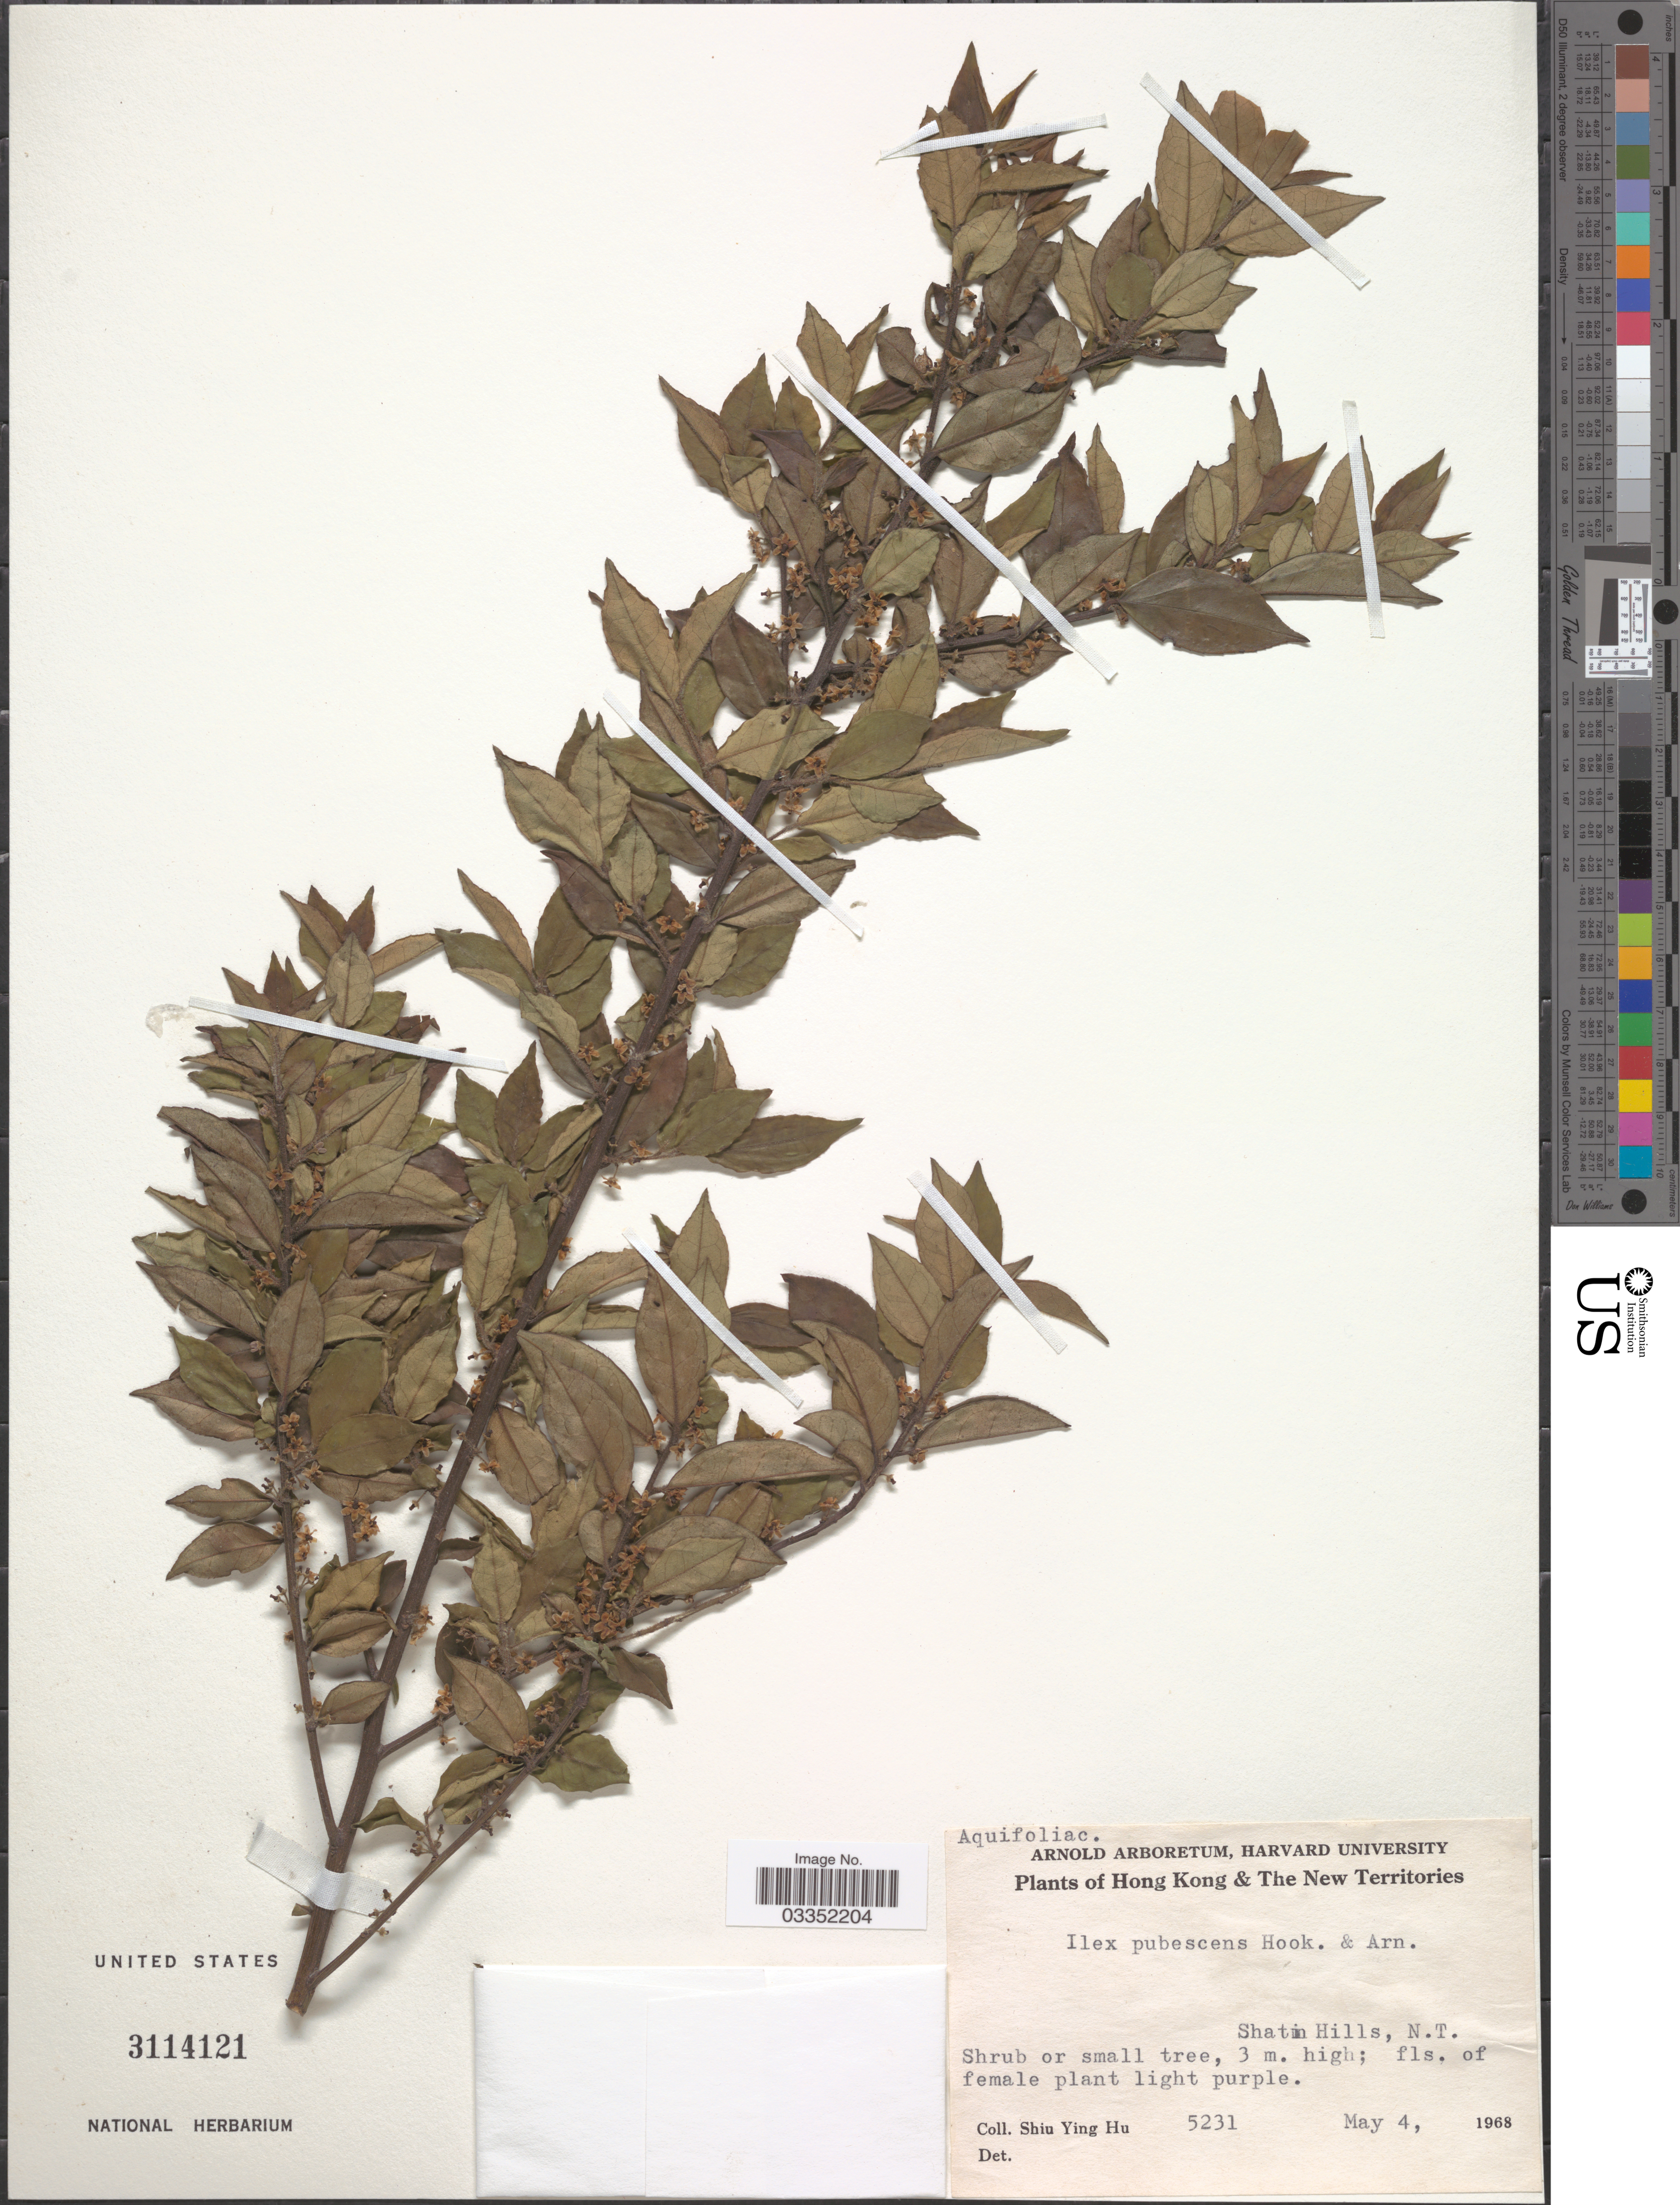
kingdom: Plantae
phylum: Tracheophyta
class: Magnoliopsida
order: Aquifoliales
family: Aquifoliaceae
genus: Ilex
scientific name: Ilex pubescens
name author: Hook. & Arn.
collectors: S. Y. Hu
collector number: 5231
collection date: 1968-05-04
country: China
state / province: Hong Kong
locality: Hong Kong & The New Territories, Shatin Hills, N.T.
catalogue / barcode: US 3114121